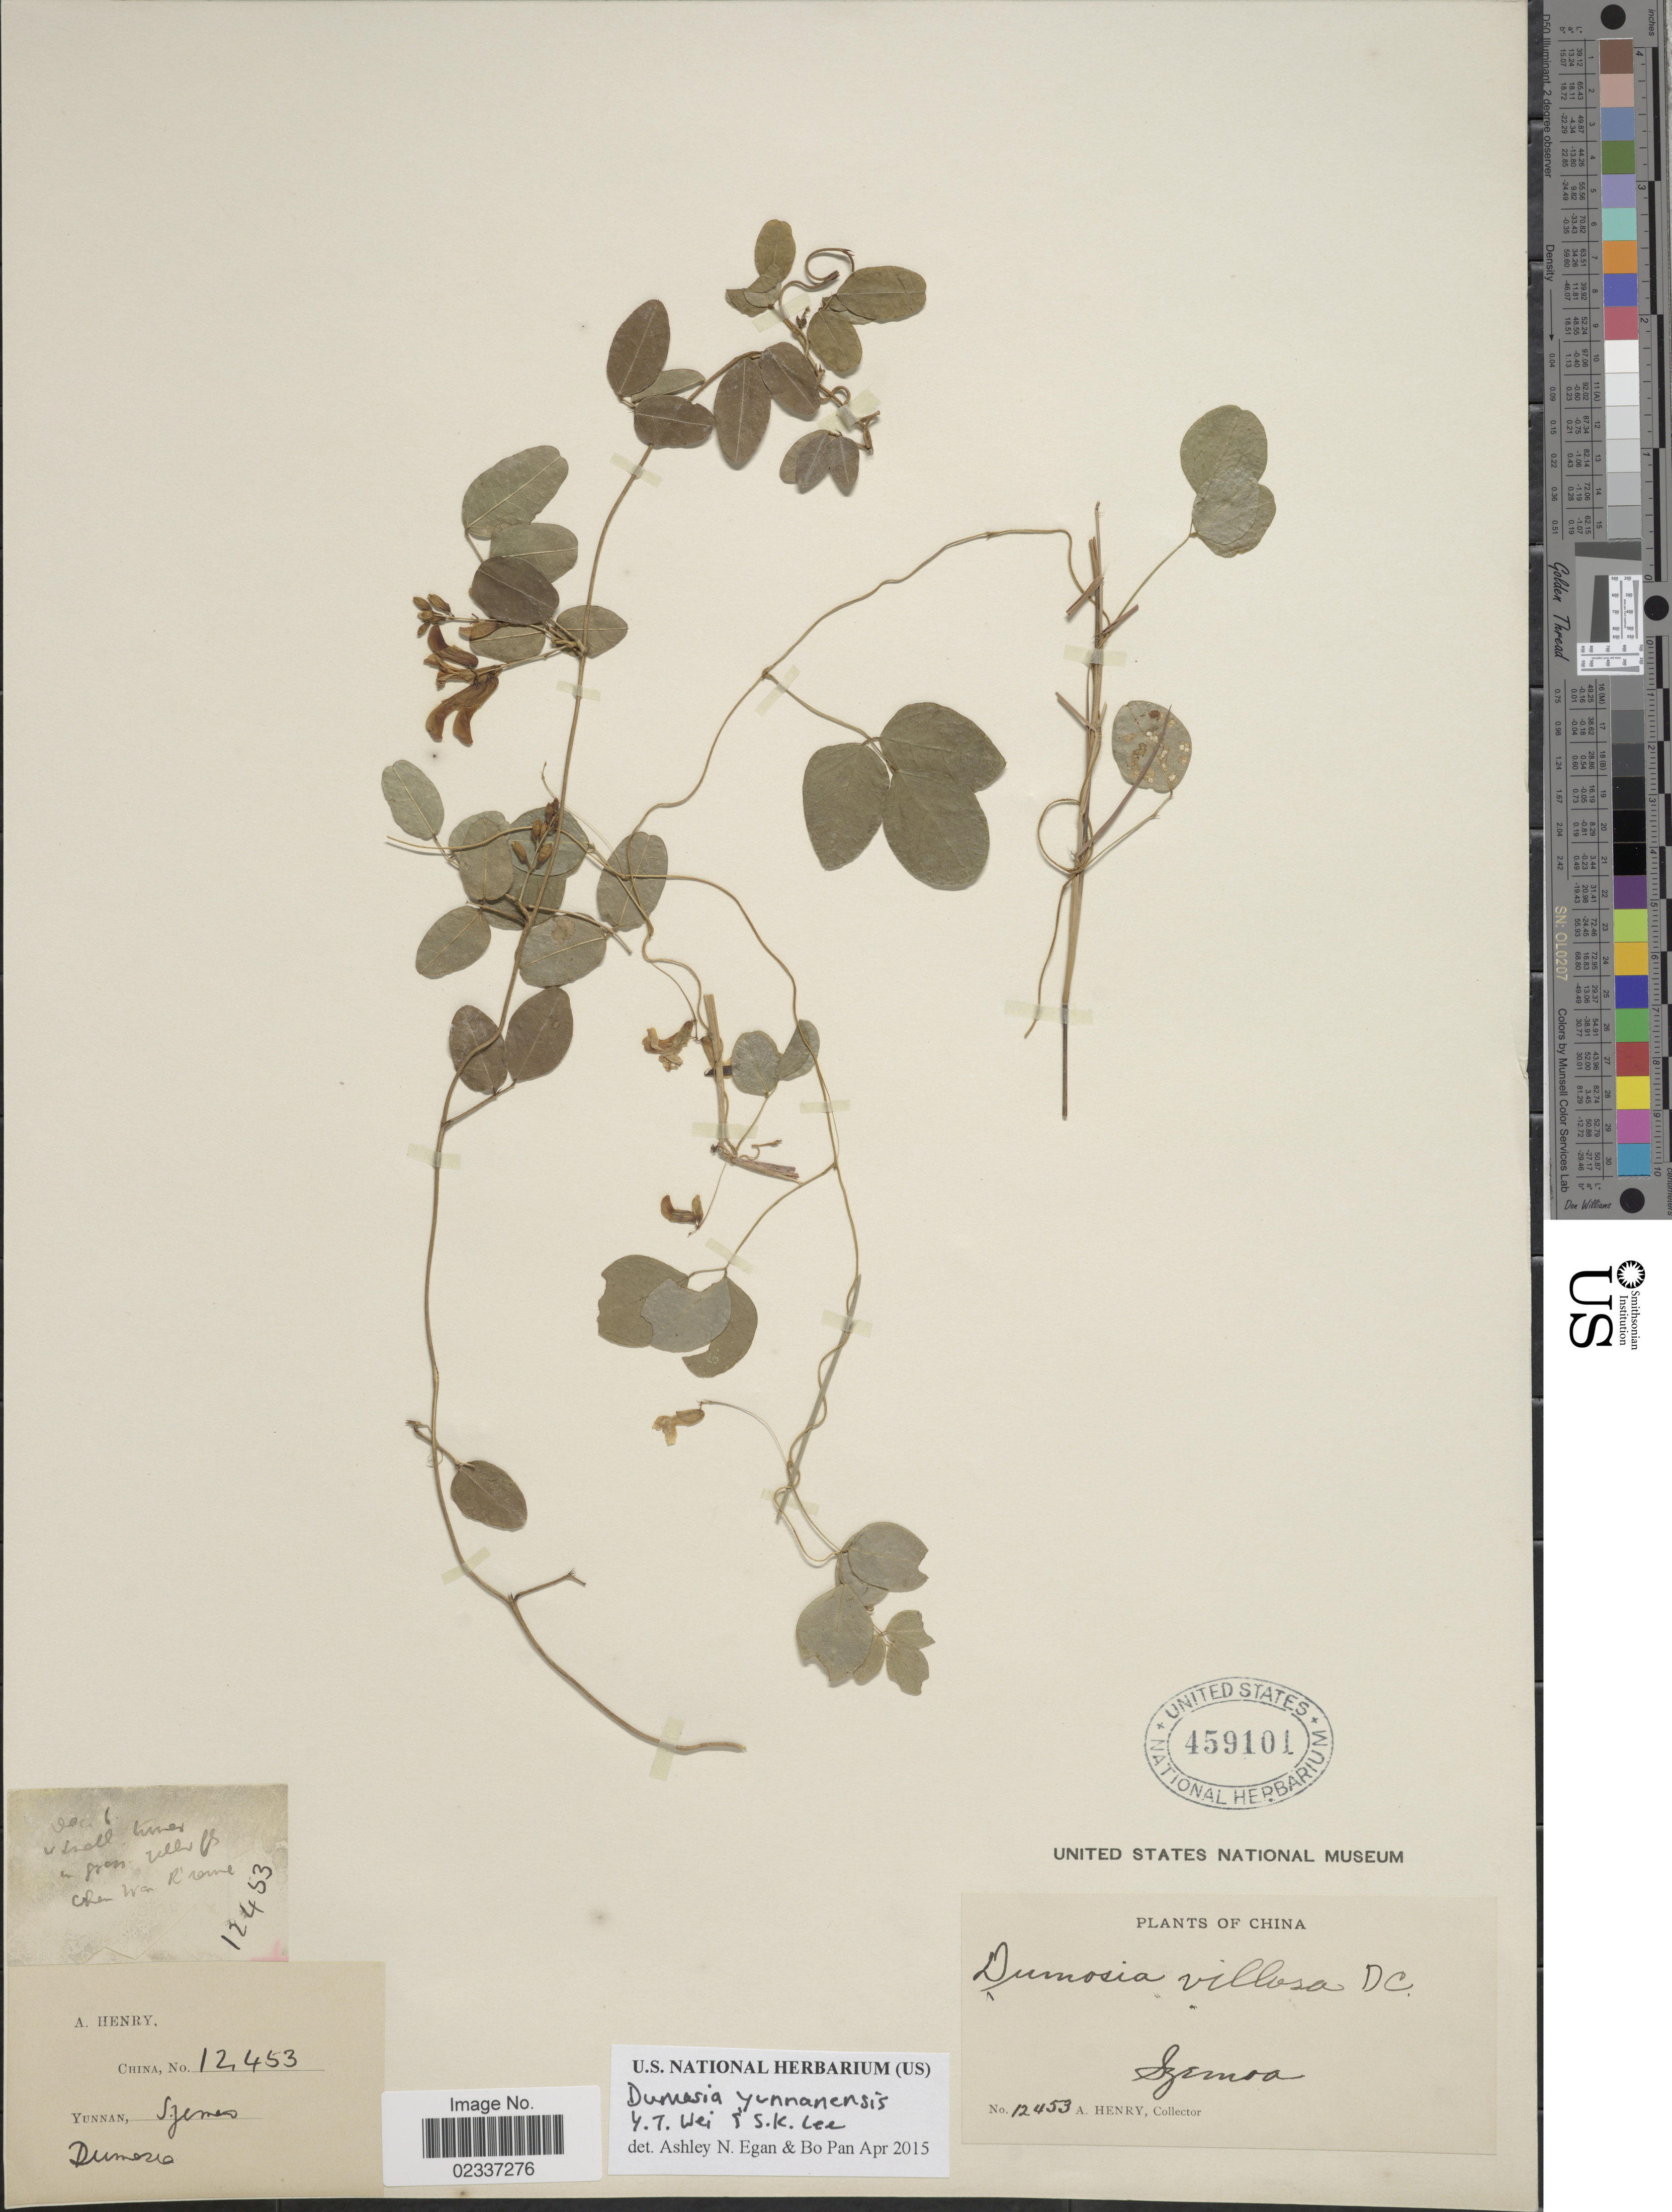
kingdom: Plantae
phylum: Tracheophyta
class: Magnoliopsida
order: Fabales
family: Fabaceae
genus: Dumasia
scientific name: Dumasia yunnanensis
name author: Y.T. Wei & S.K. Lee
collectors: A. Henry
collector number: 12453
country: China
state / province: Yunnan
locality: Yunnan, Sjemoa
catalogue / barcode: US 459101